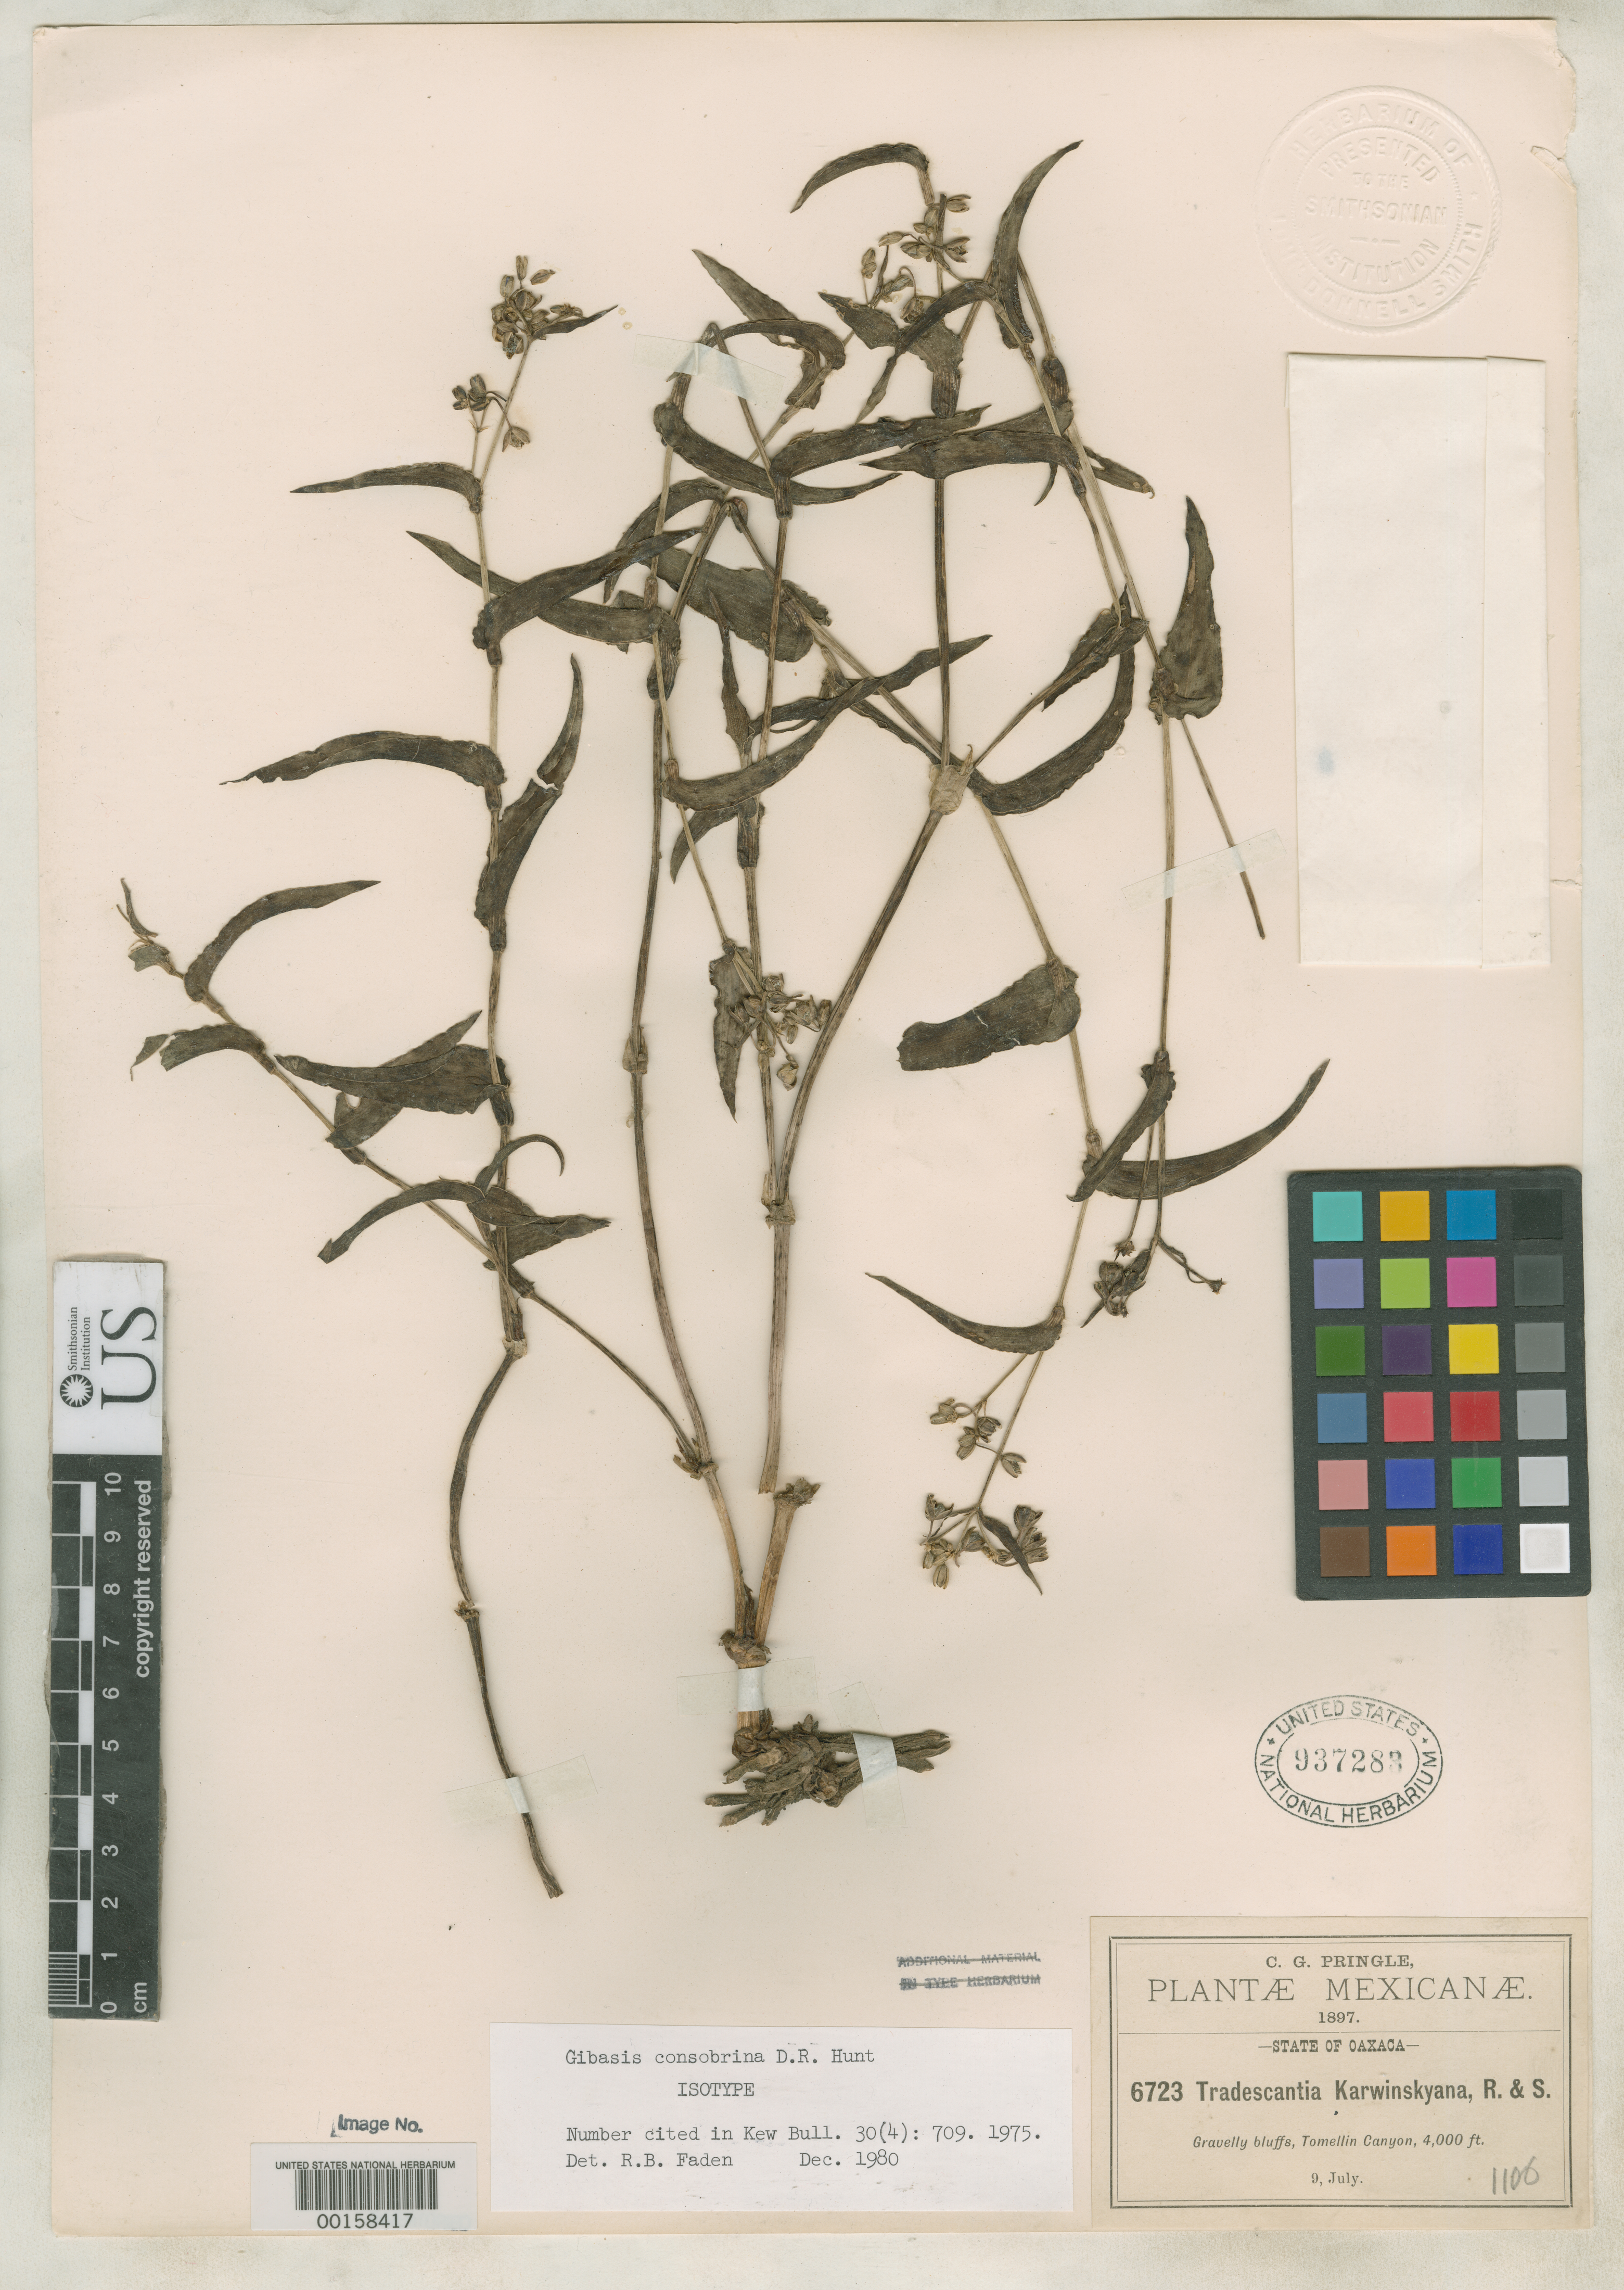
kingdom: Plantae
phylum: Tracheophyta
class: Liliopsida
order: Commelinales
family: Commelinaceae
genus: Gibasis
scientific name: Gibasis consobrina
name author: D.R. Hunt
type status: Isotype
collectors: C. G. Pringle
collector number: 6723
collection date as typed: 09 Jul 1897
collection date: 1897-07-09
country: Mexico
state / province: Oaxaca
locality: Tomellin Canyon.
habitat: Gravelly bluffs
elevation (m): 1219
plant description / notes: From the herbarium of J. Donnell Smith.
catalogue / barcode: US 937283